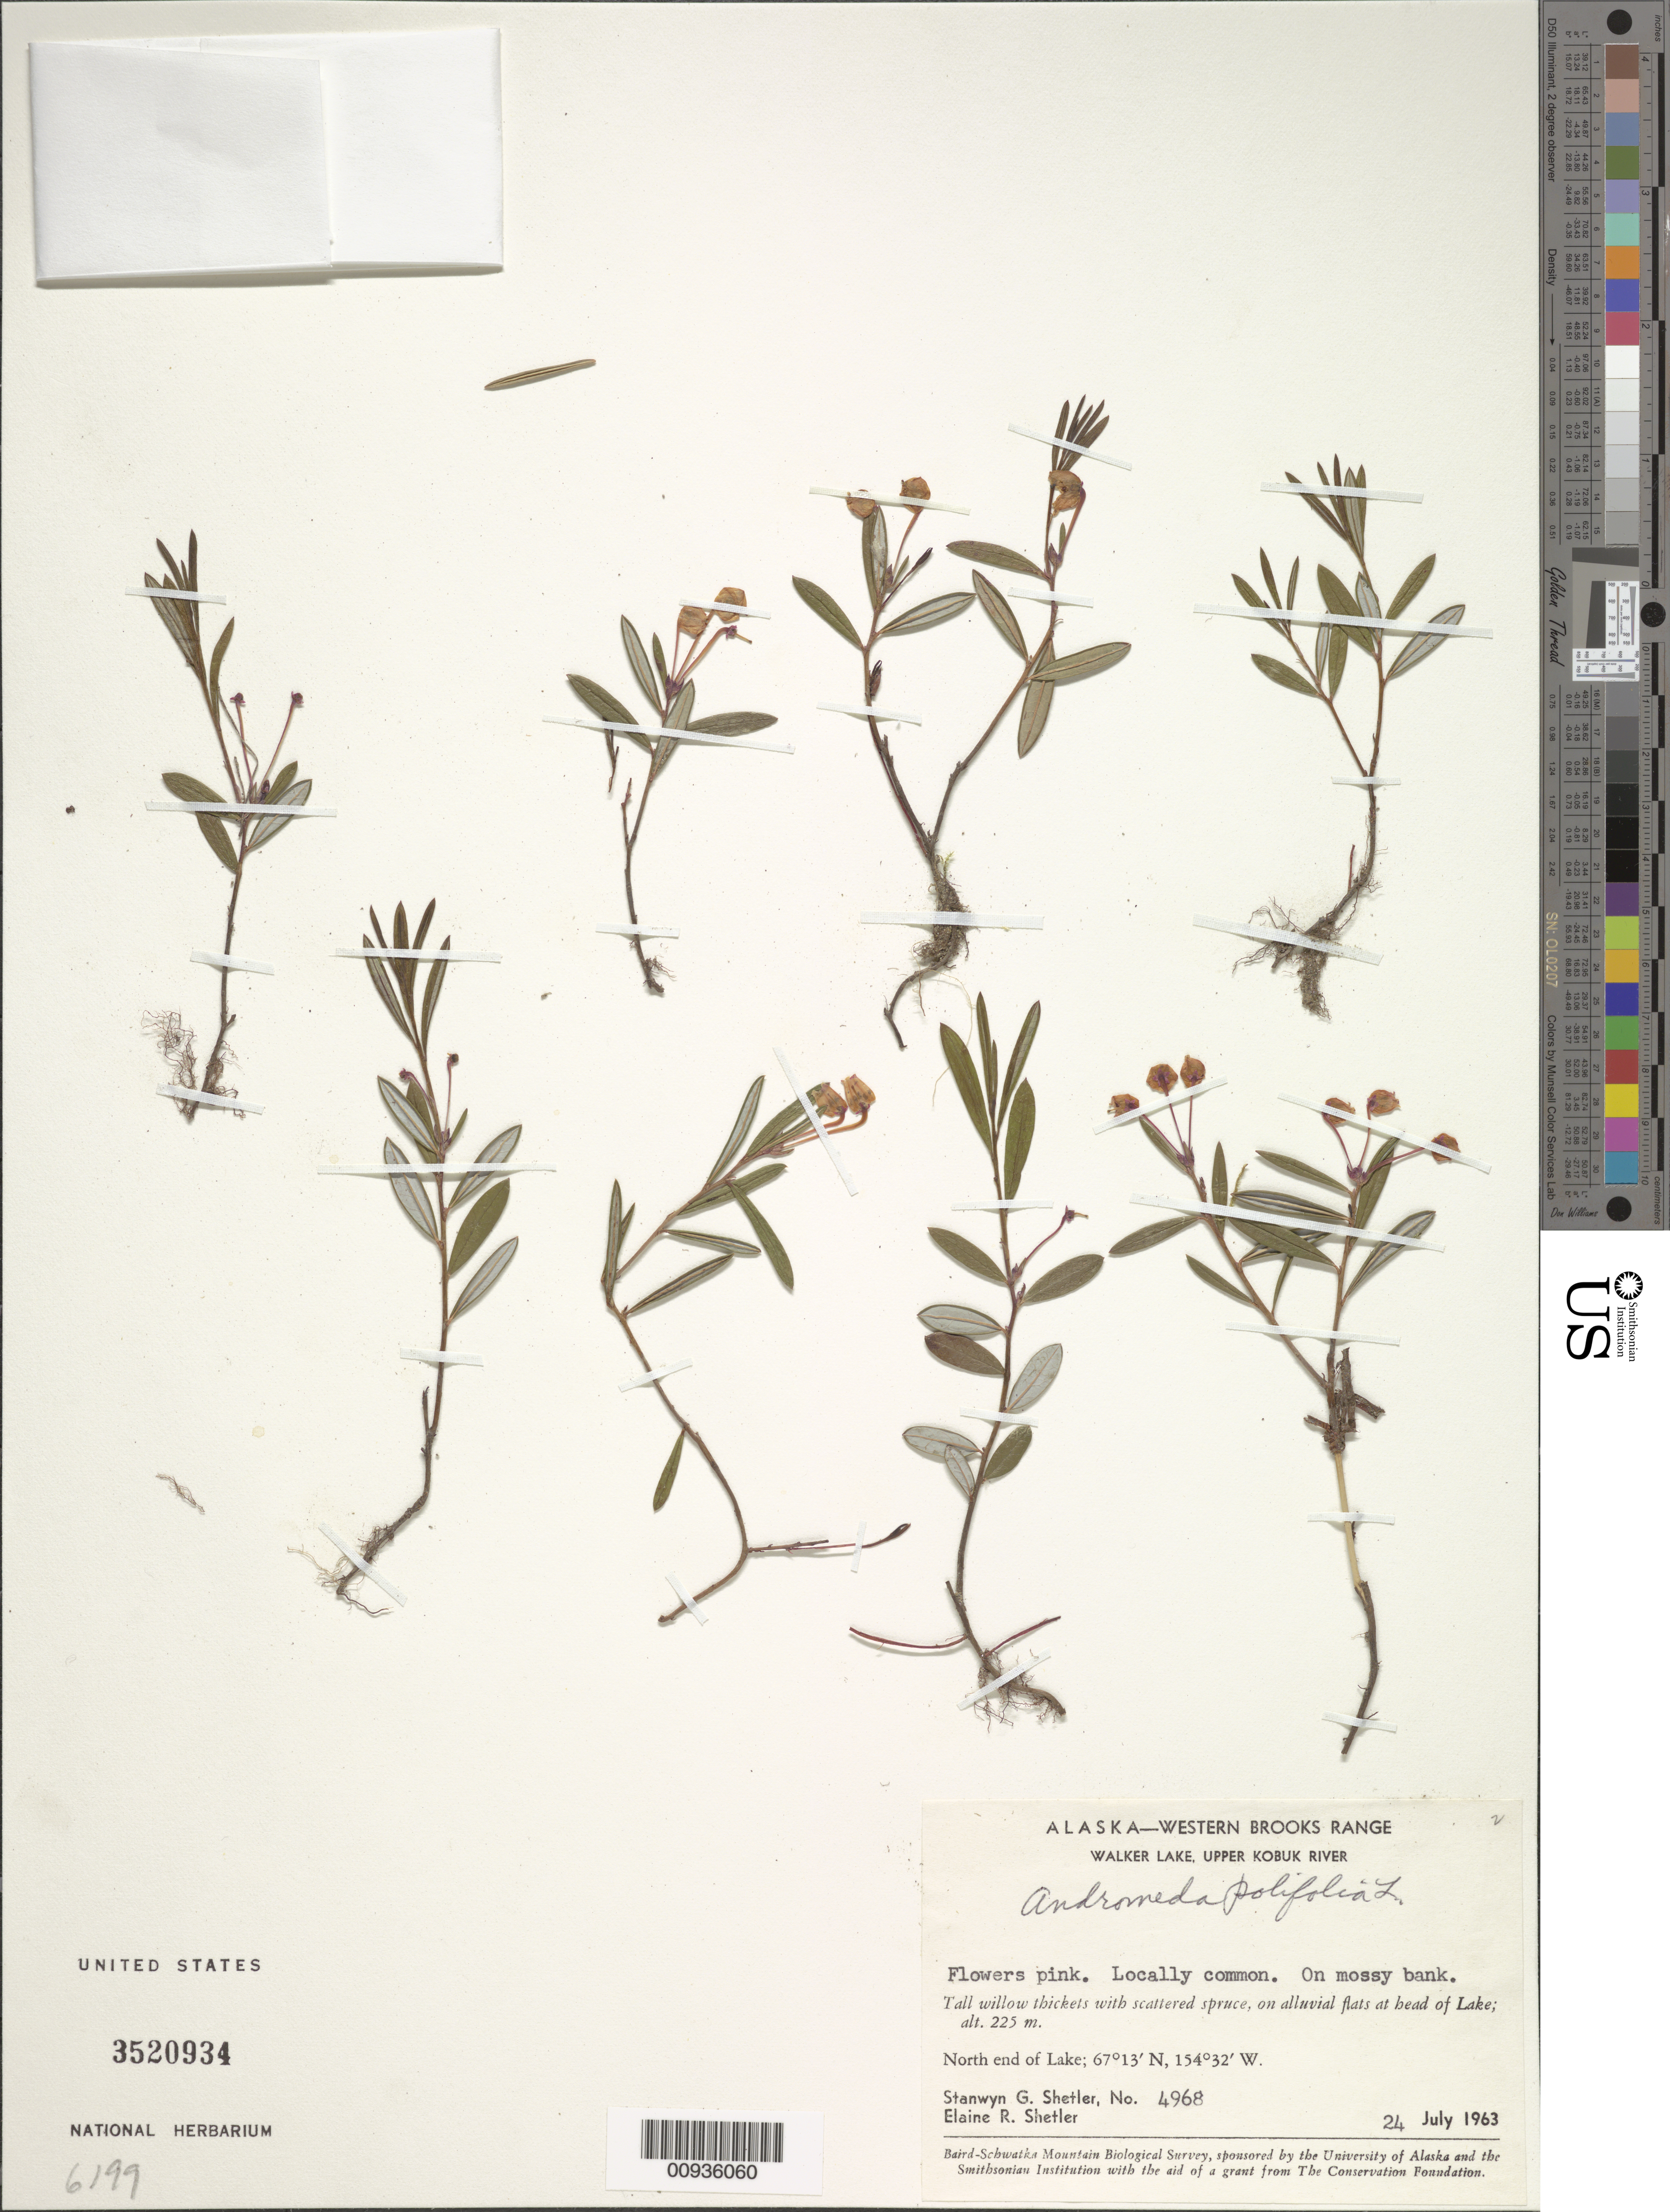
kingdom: Plantae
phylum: Tracheophyta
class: Magnoliopsida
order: Ericales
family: Ericaceae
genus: Andromeda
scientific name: Andromeda polifolia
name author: L.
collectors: S. Shetler & E. R. Shetler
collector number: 4968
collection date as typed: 24 Jul 1963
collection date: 1963-07-24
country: United States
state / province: Alaska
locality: North end of Walker Lake. Western Brooks Range, Upper Kobuk River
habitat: Tall willow thickets with scattered spruce, on alluvial flats at head of Lake. On mossy bank.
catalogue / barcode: US 3520934